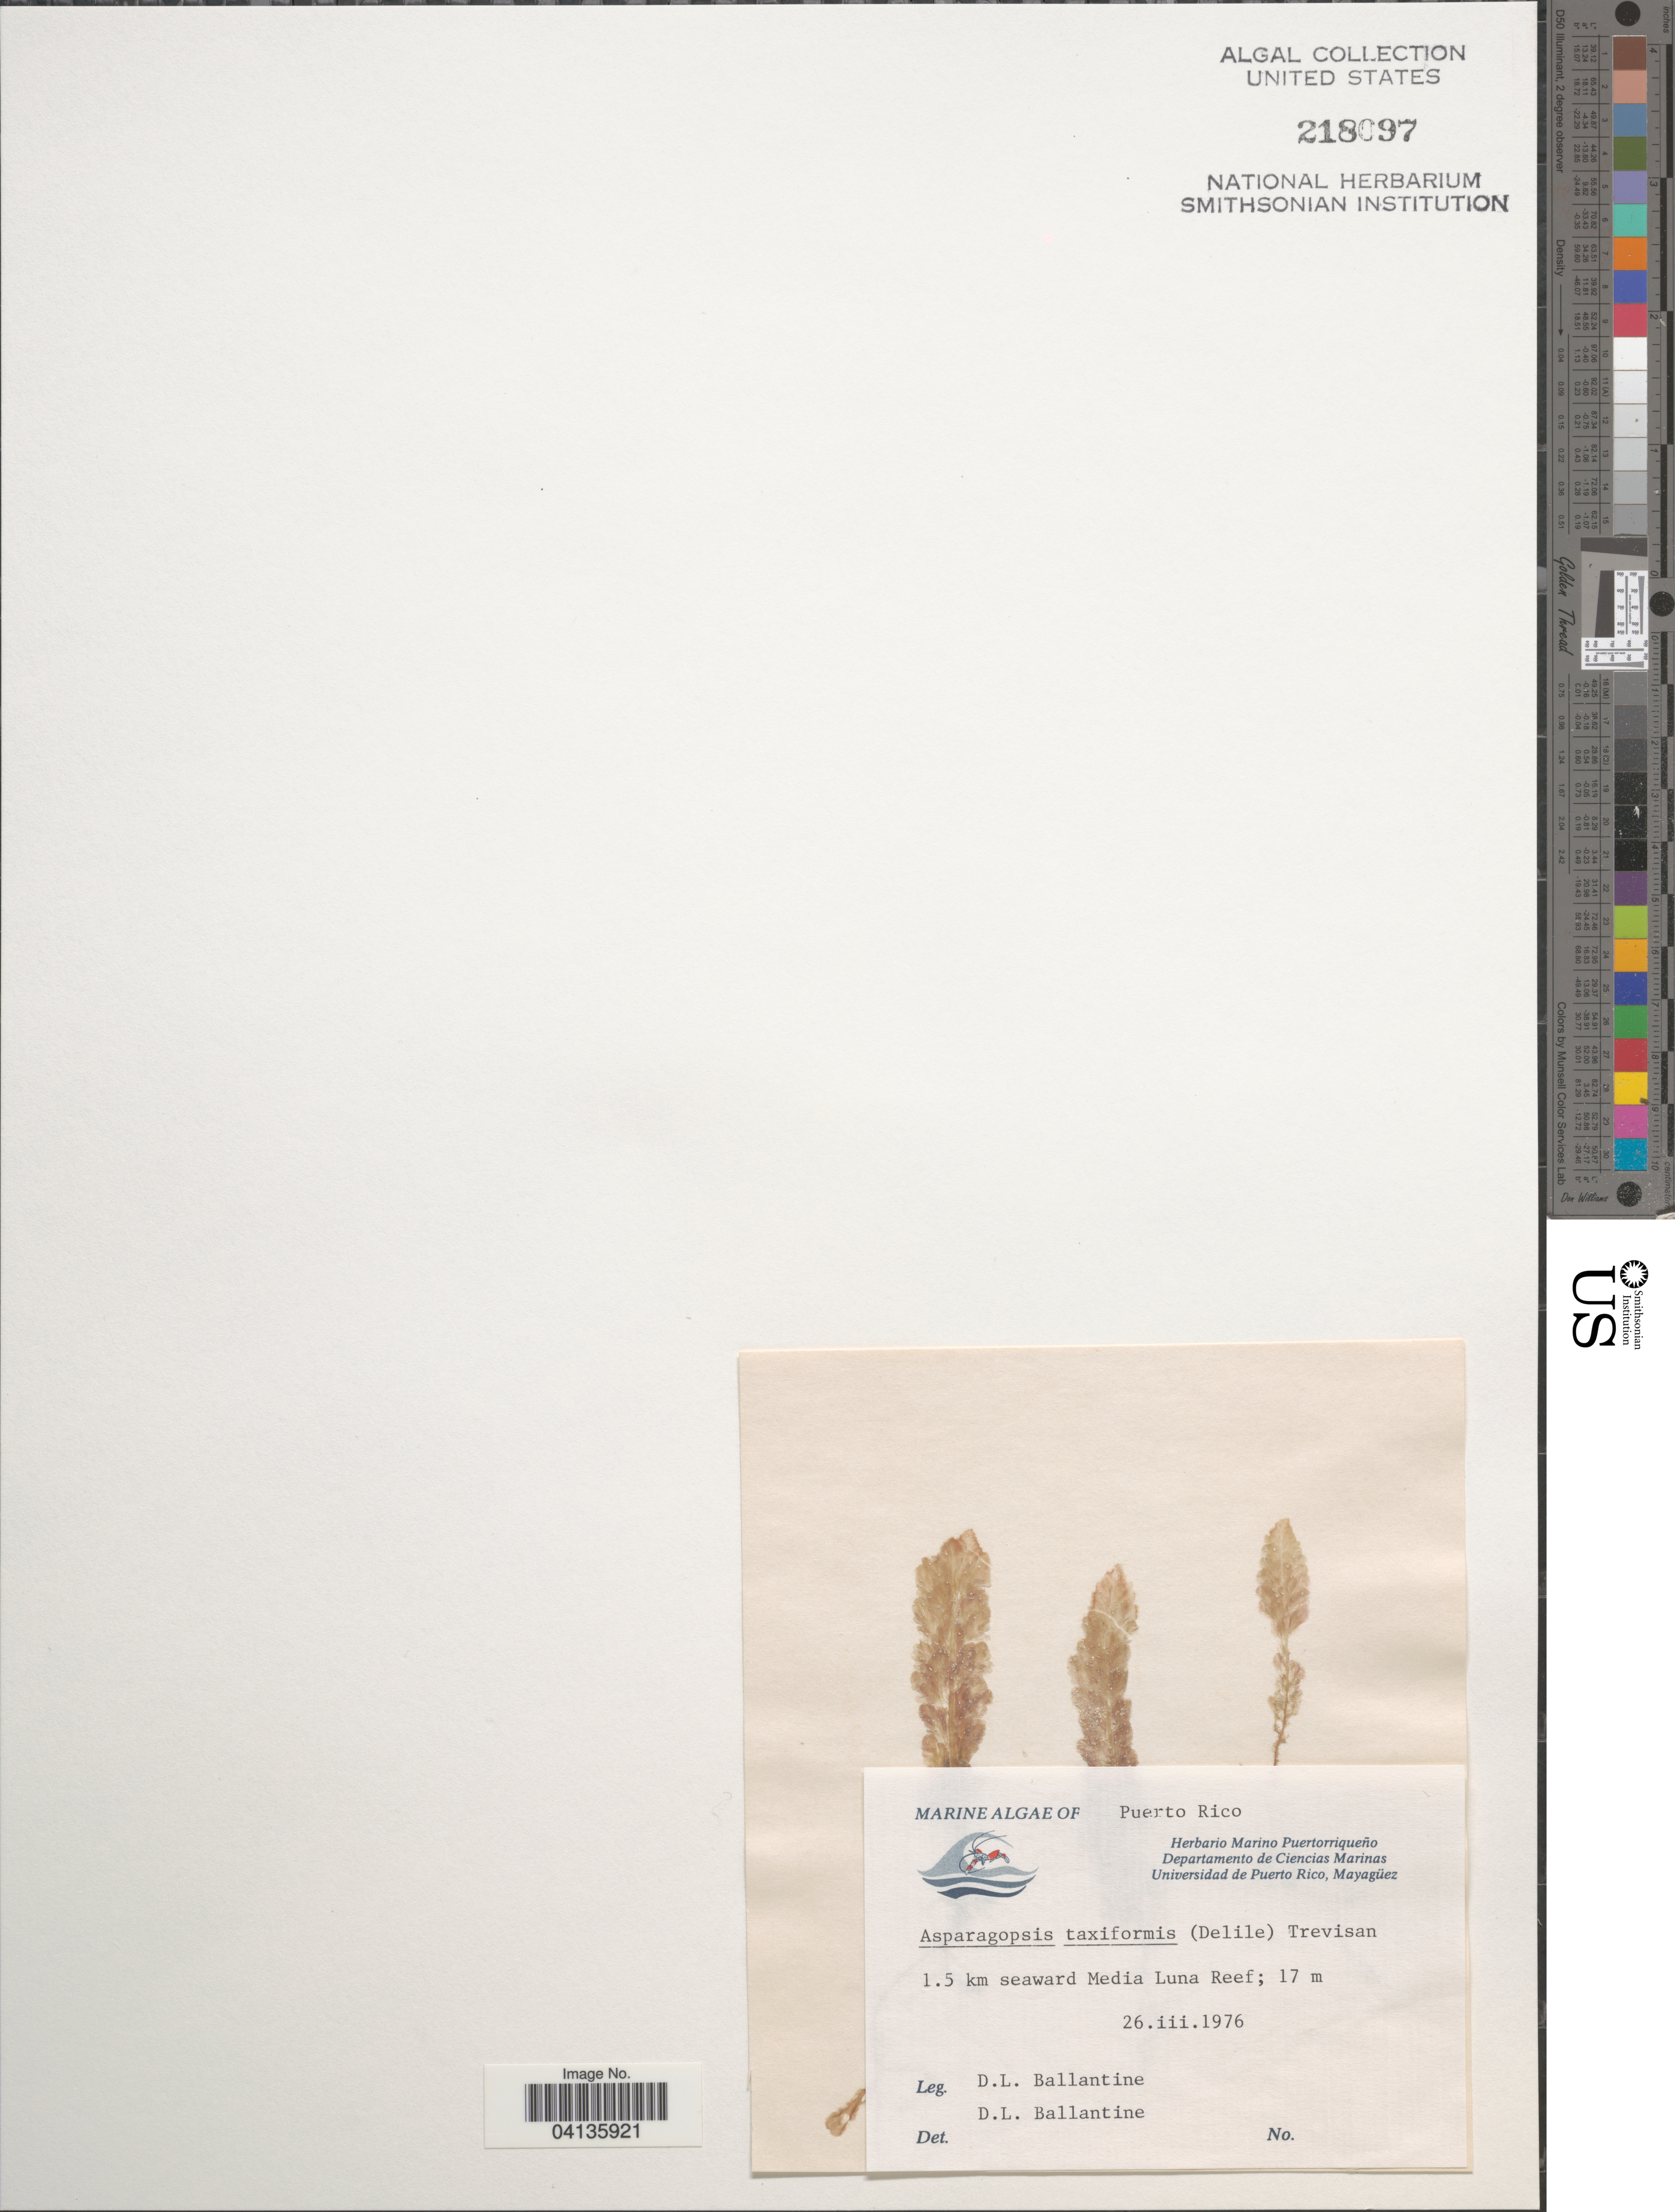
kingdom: Plantae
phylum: Rhodophyta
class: Florideophyceae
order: Bonnemaisoniales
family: Bonnemaisoniaceae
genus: Asparagopsis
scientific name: Asparagopsis taxiformis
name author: (Delile) Trevis.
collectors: D.L. Ballantine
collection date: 1976-03-26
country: Puerto Rico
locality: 1.5 km seaward Media Luna Reef.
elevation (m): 17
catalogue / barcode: US 218097